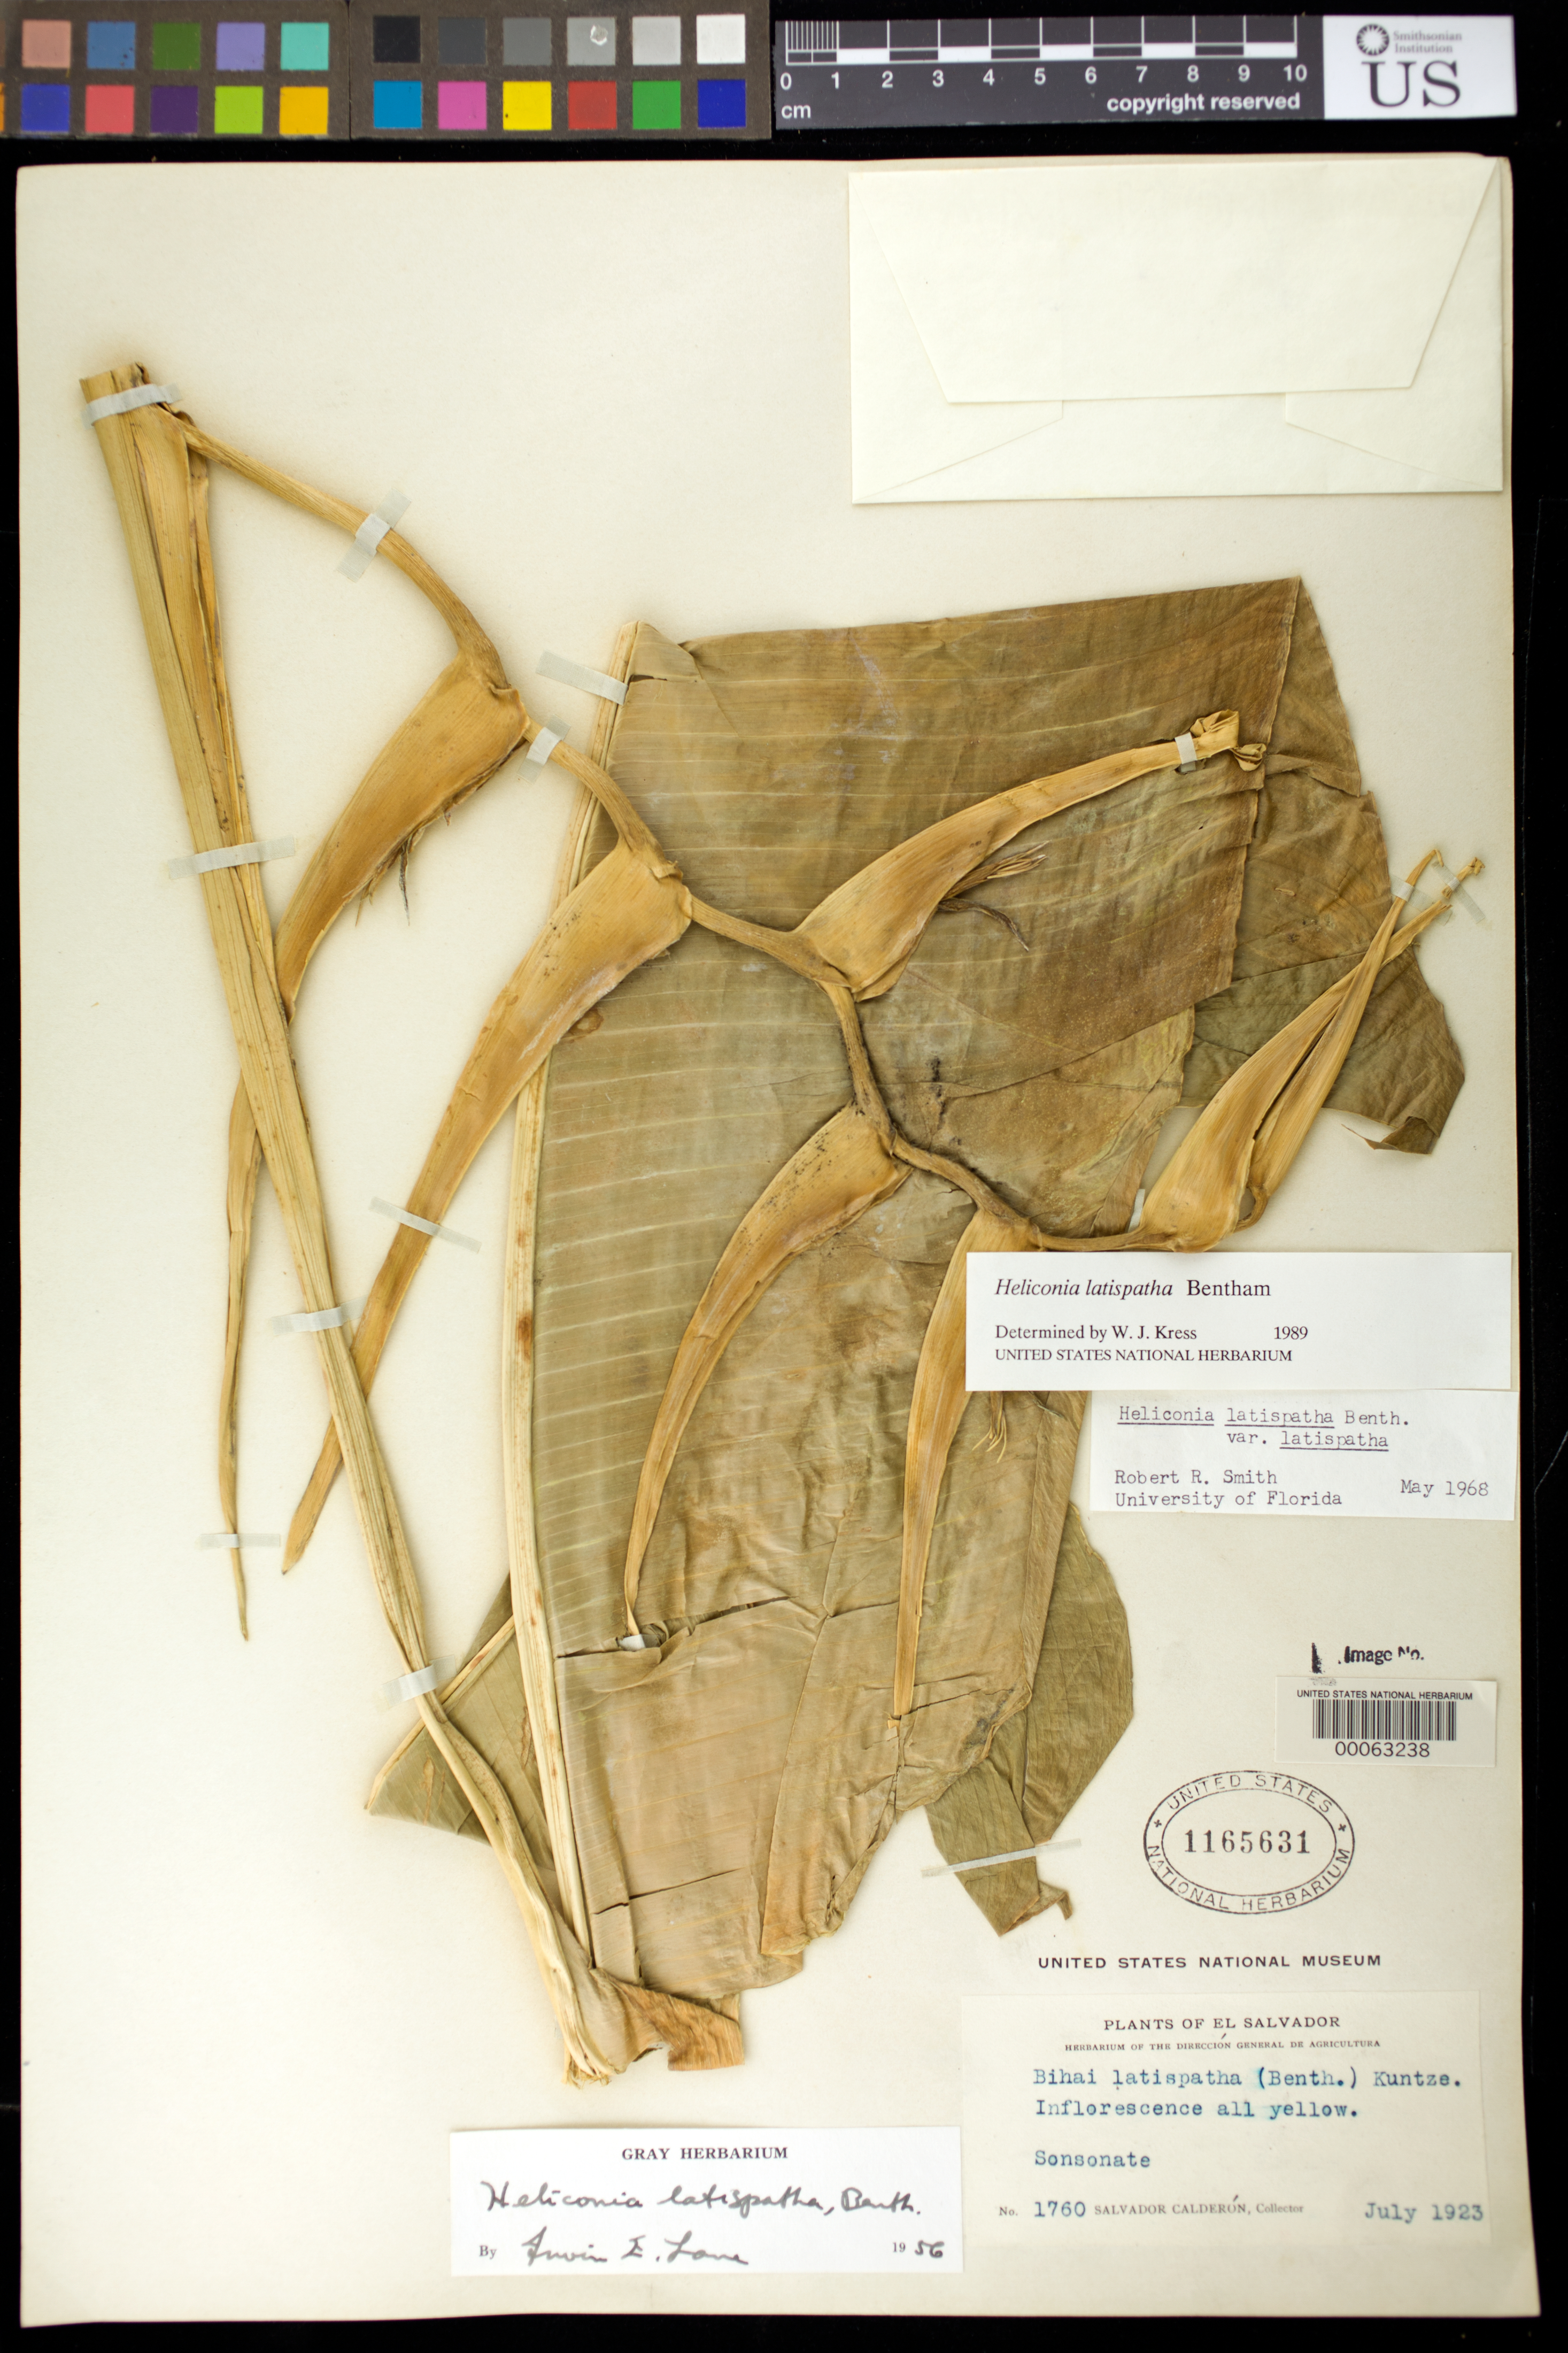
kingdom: Plantae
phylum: Tracheophyta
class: Liliopsida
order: Zingiberales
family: Heliconiaceae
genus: Heliconia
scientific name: Heliconia latispatha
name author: Benth.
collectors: S. Calderón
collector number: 1760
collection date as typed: Jul 1923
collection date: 1923-07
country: El Salvador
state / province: Sonsonate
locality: Sonsonate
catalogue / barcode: US 1165631